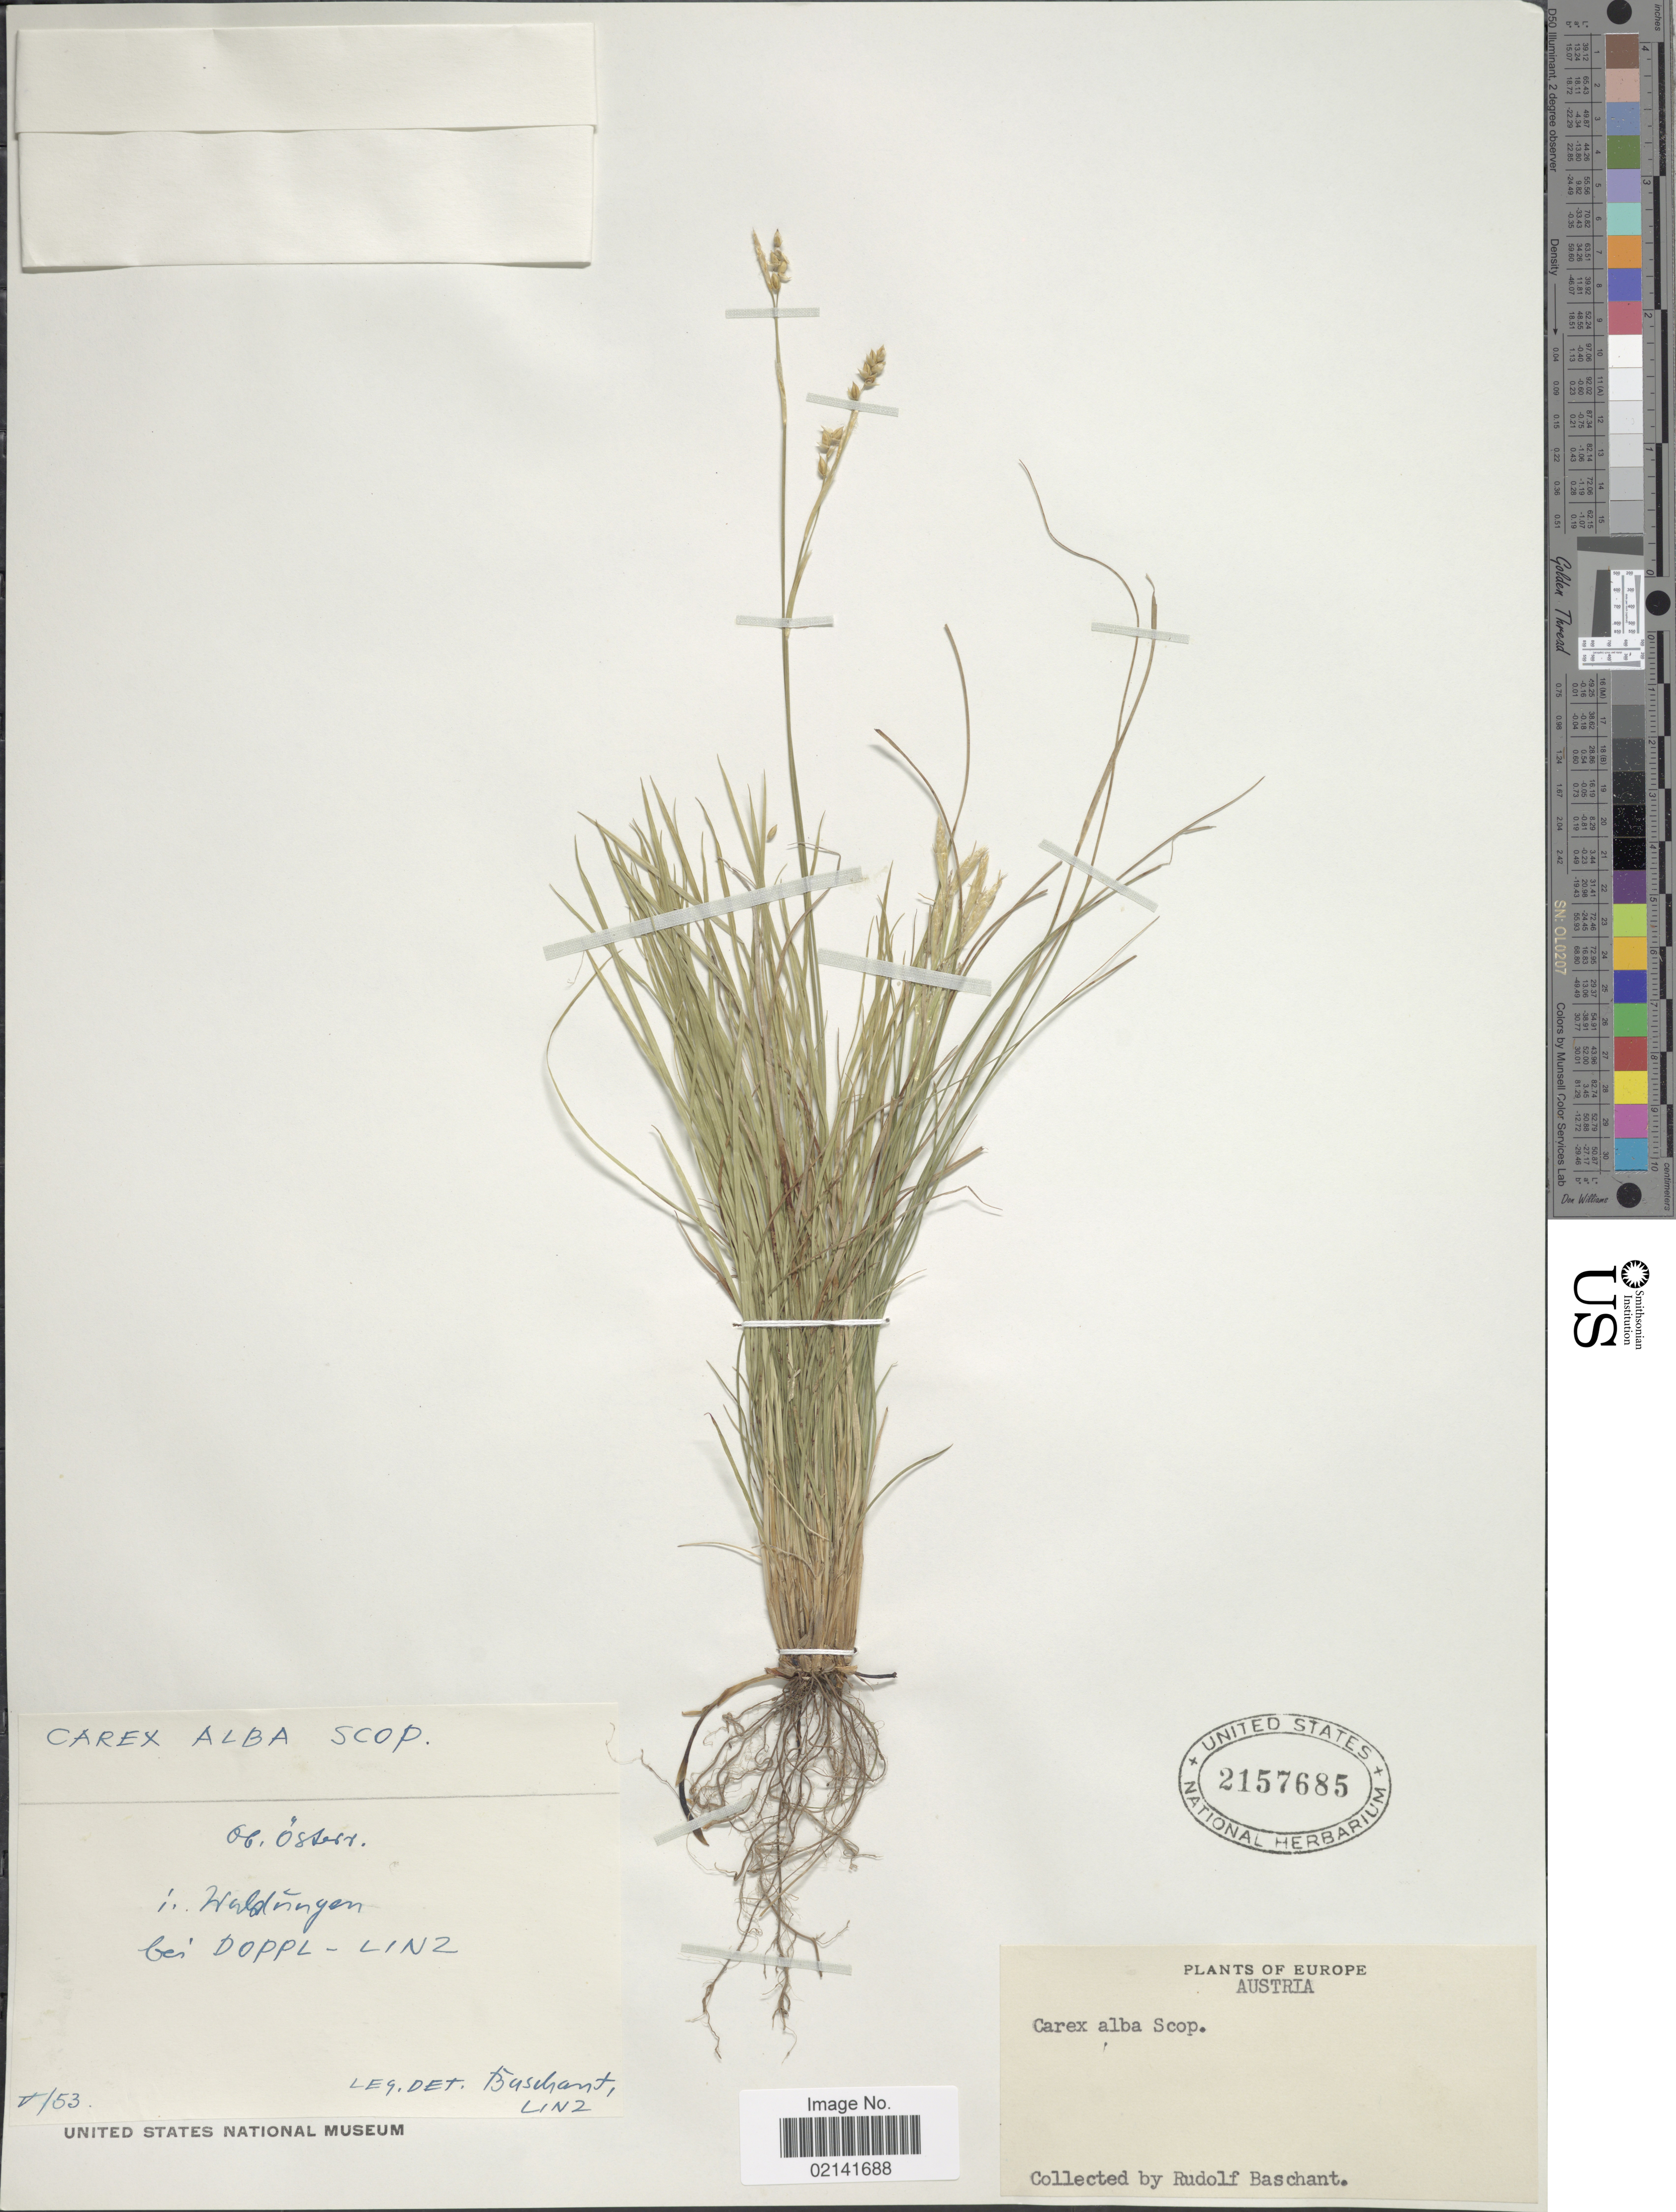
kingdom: Plantae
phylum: Tracheophyta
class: Liliopsida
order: Poales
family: Cyperaceae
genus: Carex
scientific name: Carex alba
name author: Scop.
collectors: R. Baschant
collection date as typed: Transcribed d/m/y: /5/53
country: Austria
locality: Waldingen, bei Doppl-Linz [interpreted]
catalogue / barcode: US 2157685